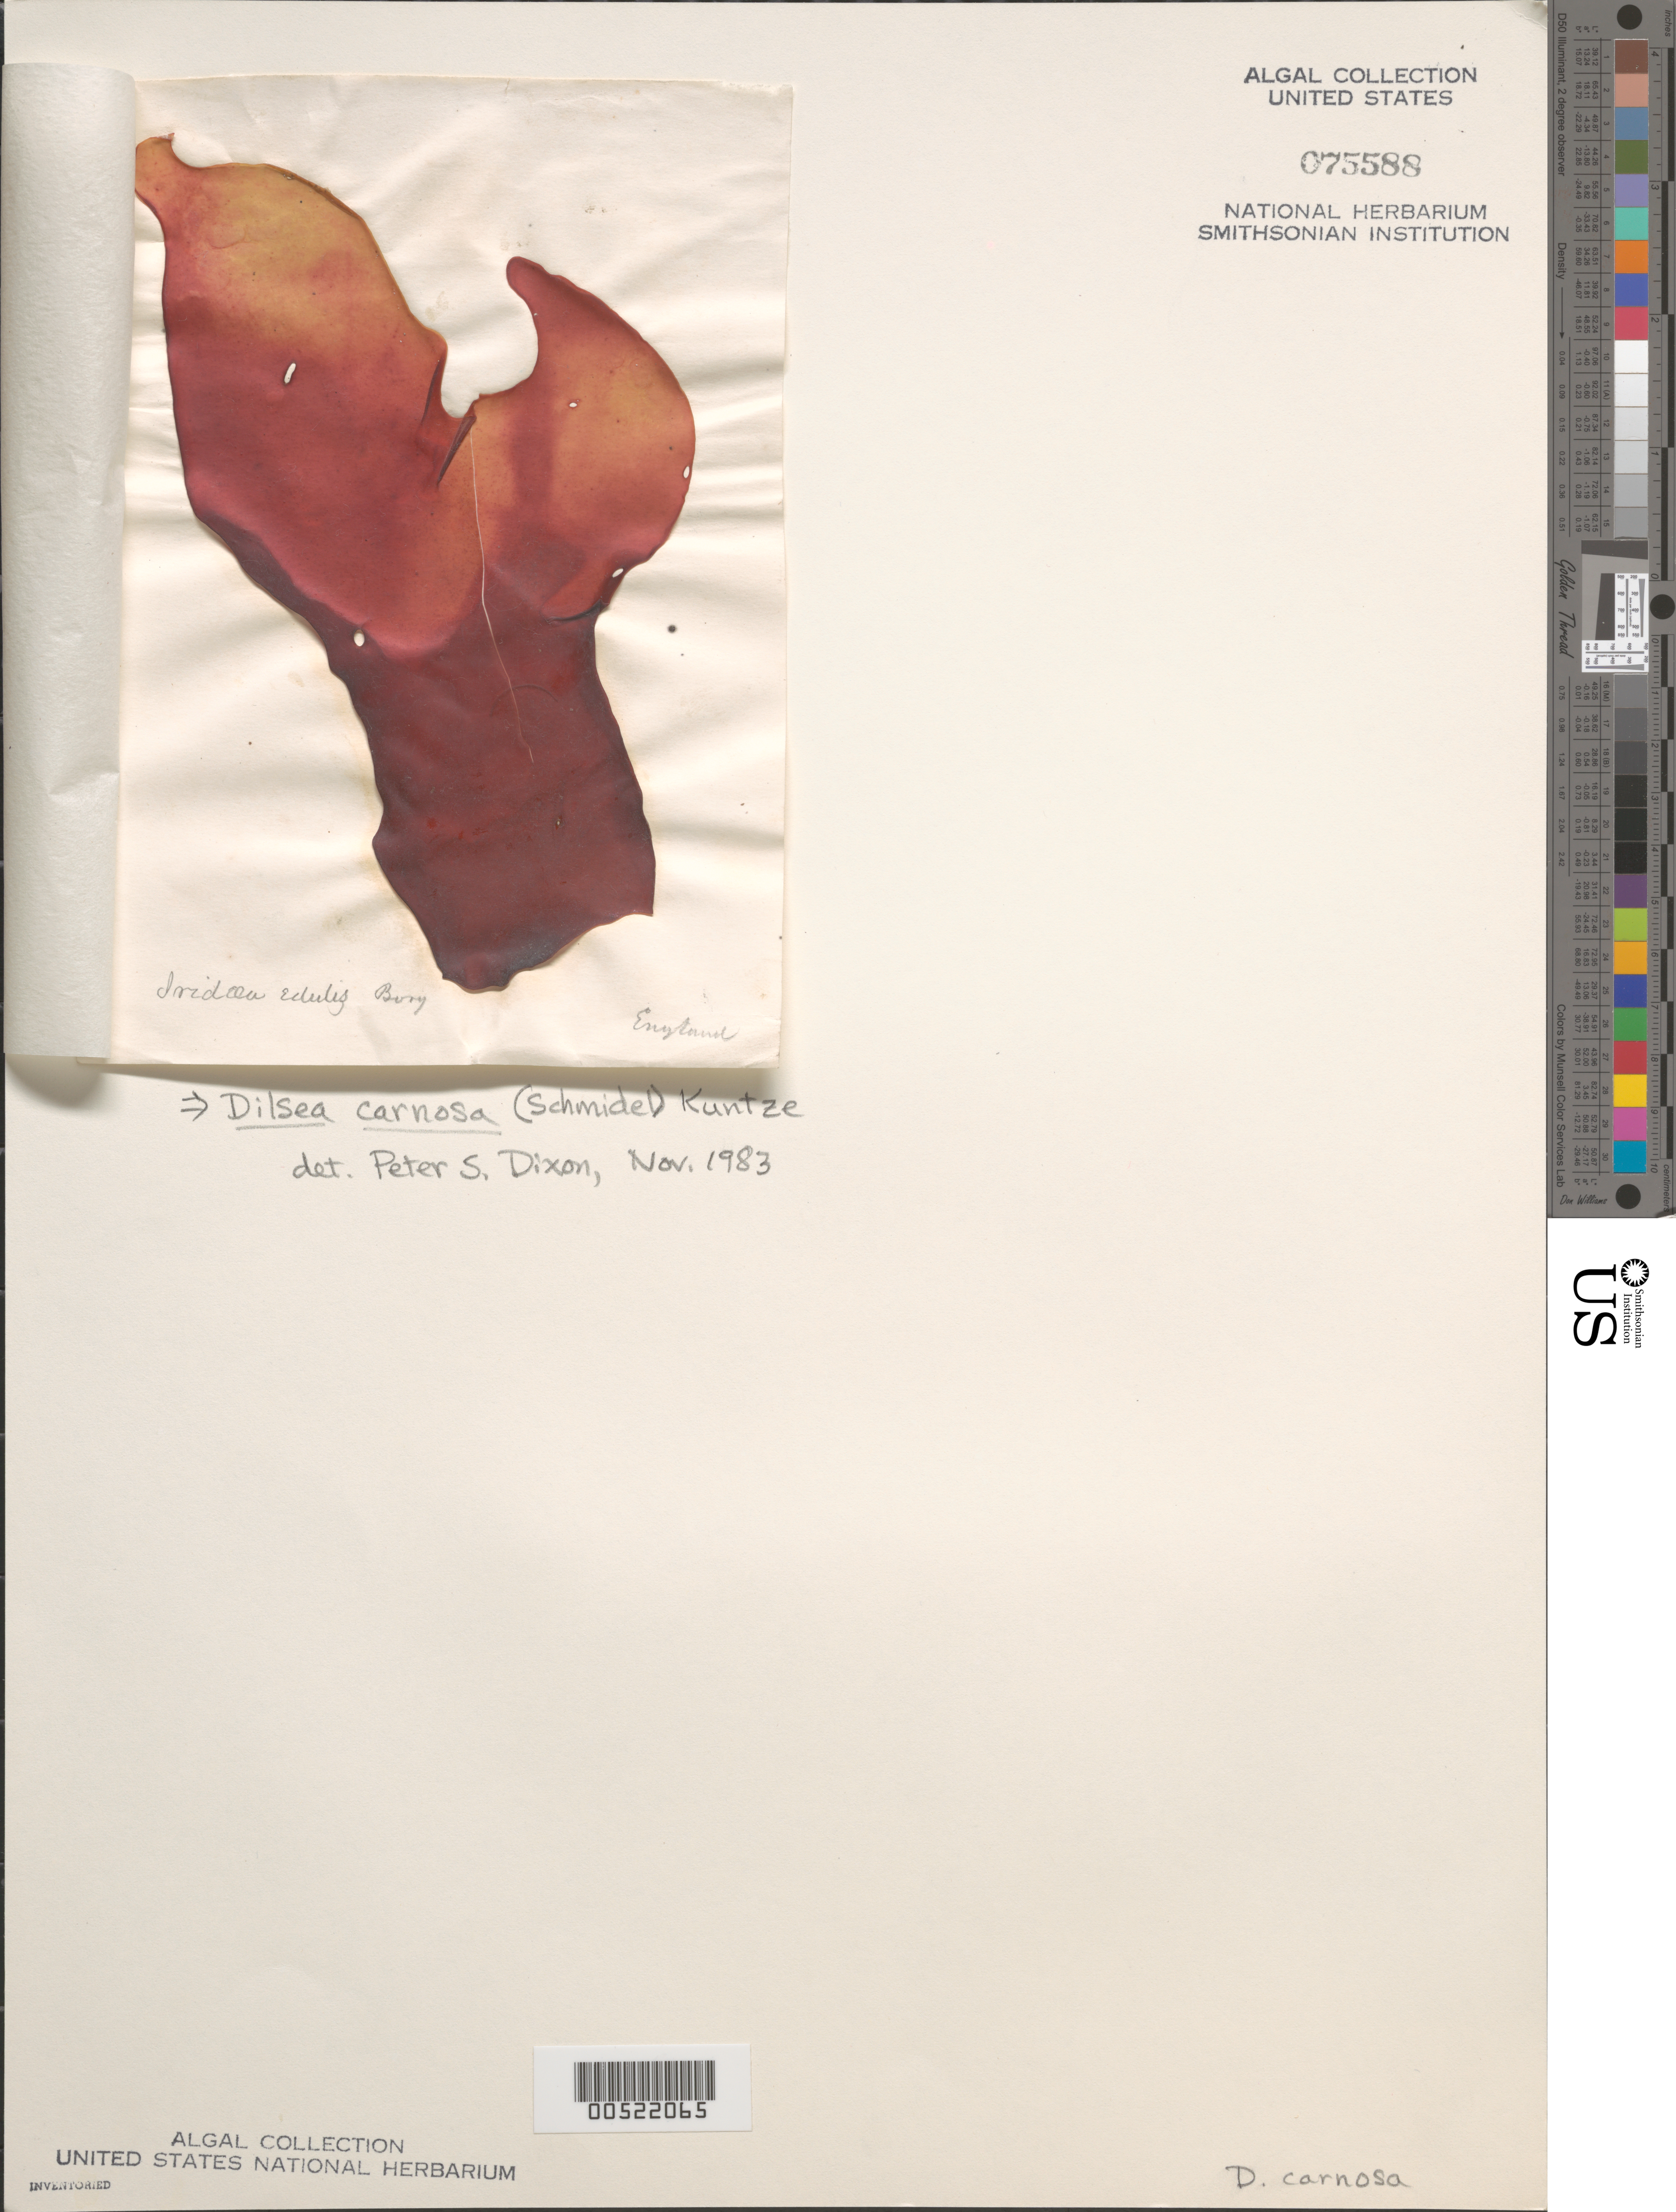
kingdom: Plantae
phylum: Rhodophyta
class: Florideophyceae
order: Gigartinales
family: Dumontiaceae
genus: Dilsea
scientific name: Dilsea carnosa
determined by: Dixon, P. S.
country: United Kingdom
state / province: England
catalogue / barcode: US 75588